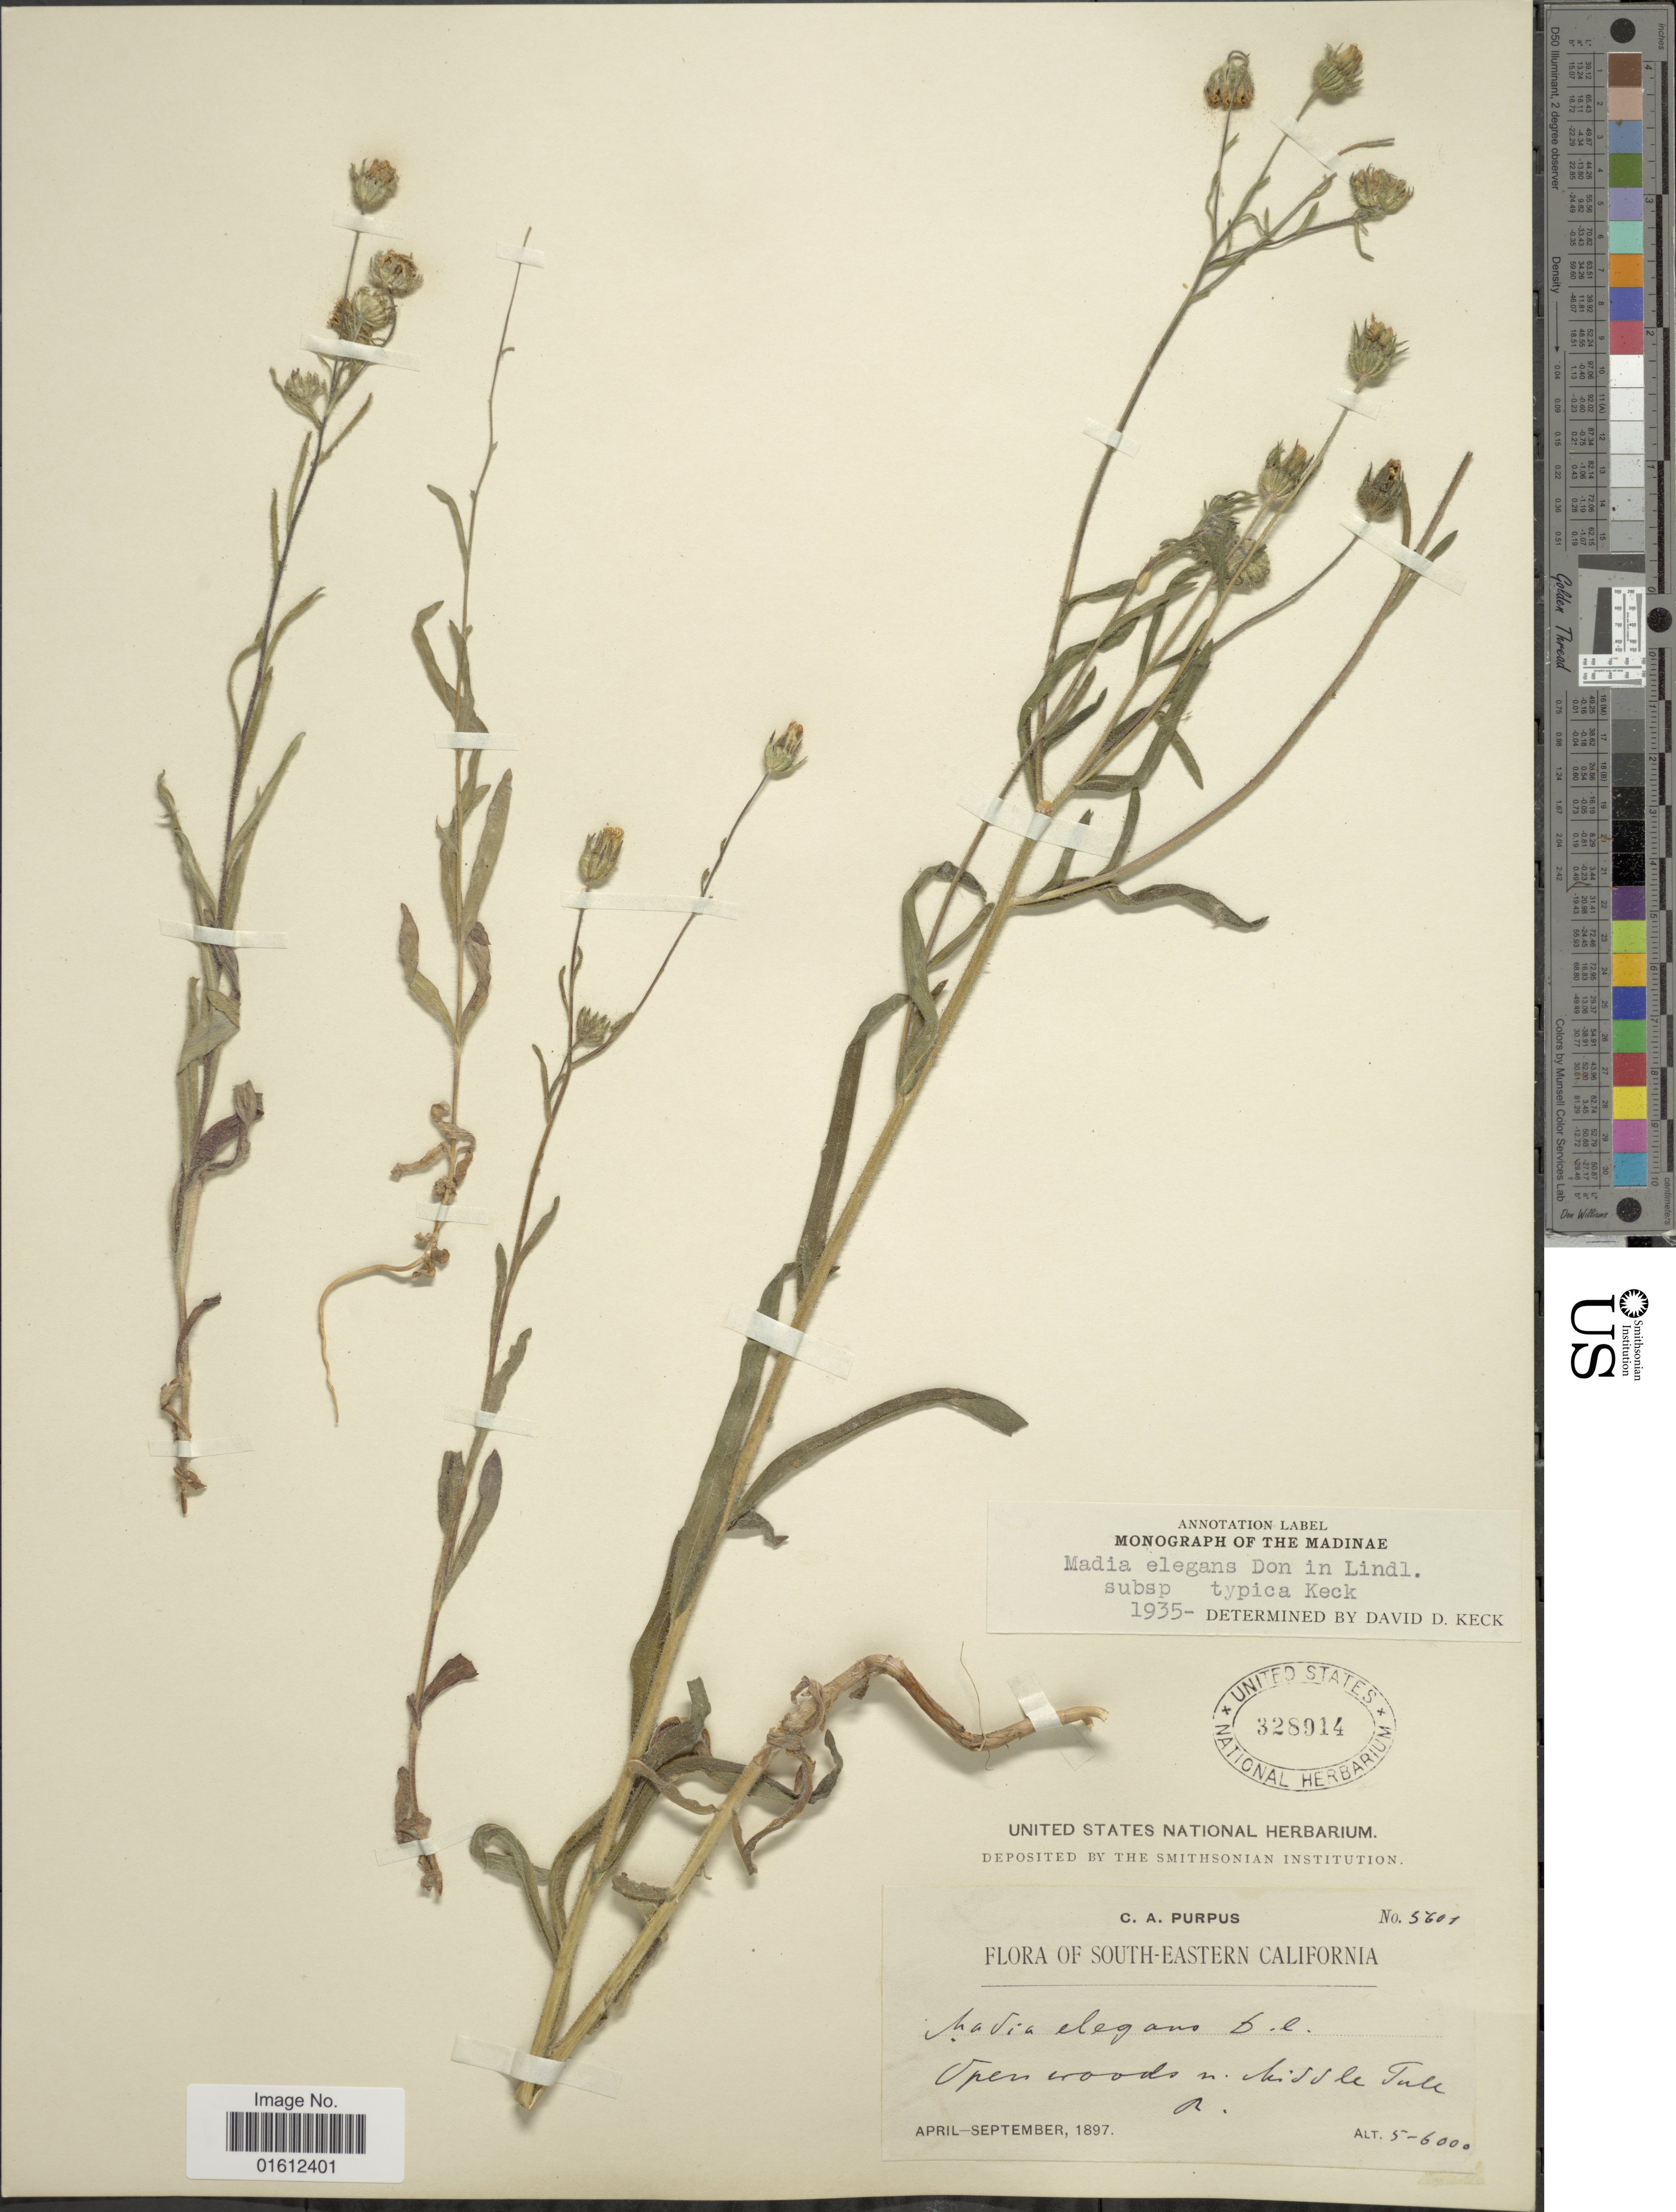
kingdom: Plantae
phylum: Tracheophyta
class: Magnoliopsida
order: Asterales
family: Asteraceae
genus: Madia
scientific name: Madia elegans subsp. elegans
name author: D. Don ex Lindl.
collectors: C. A. Purpus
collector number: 5601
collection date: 1897-04/1897-09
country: United States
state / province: California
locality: South-Eastern California. Open woods n. Middle Tule.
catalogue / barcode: US 328914